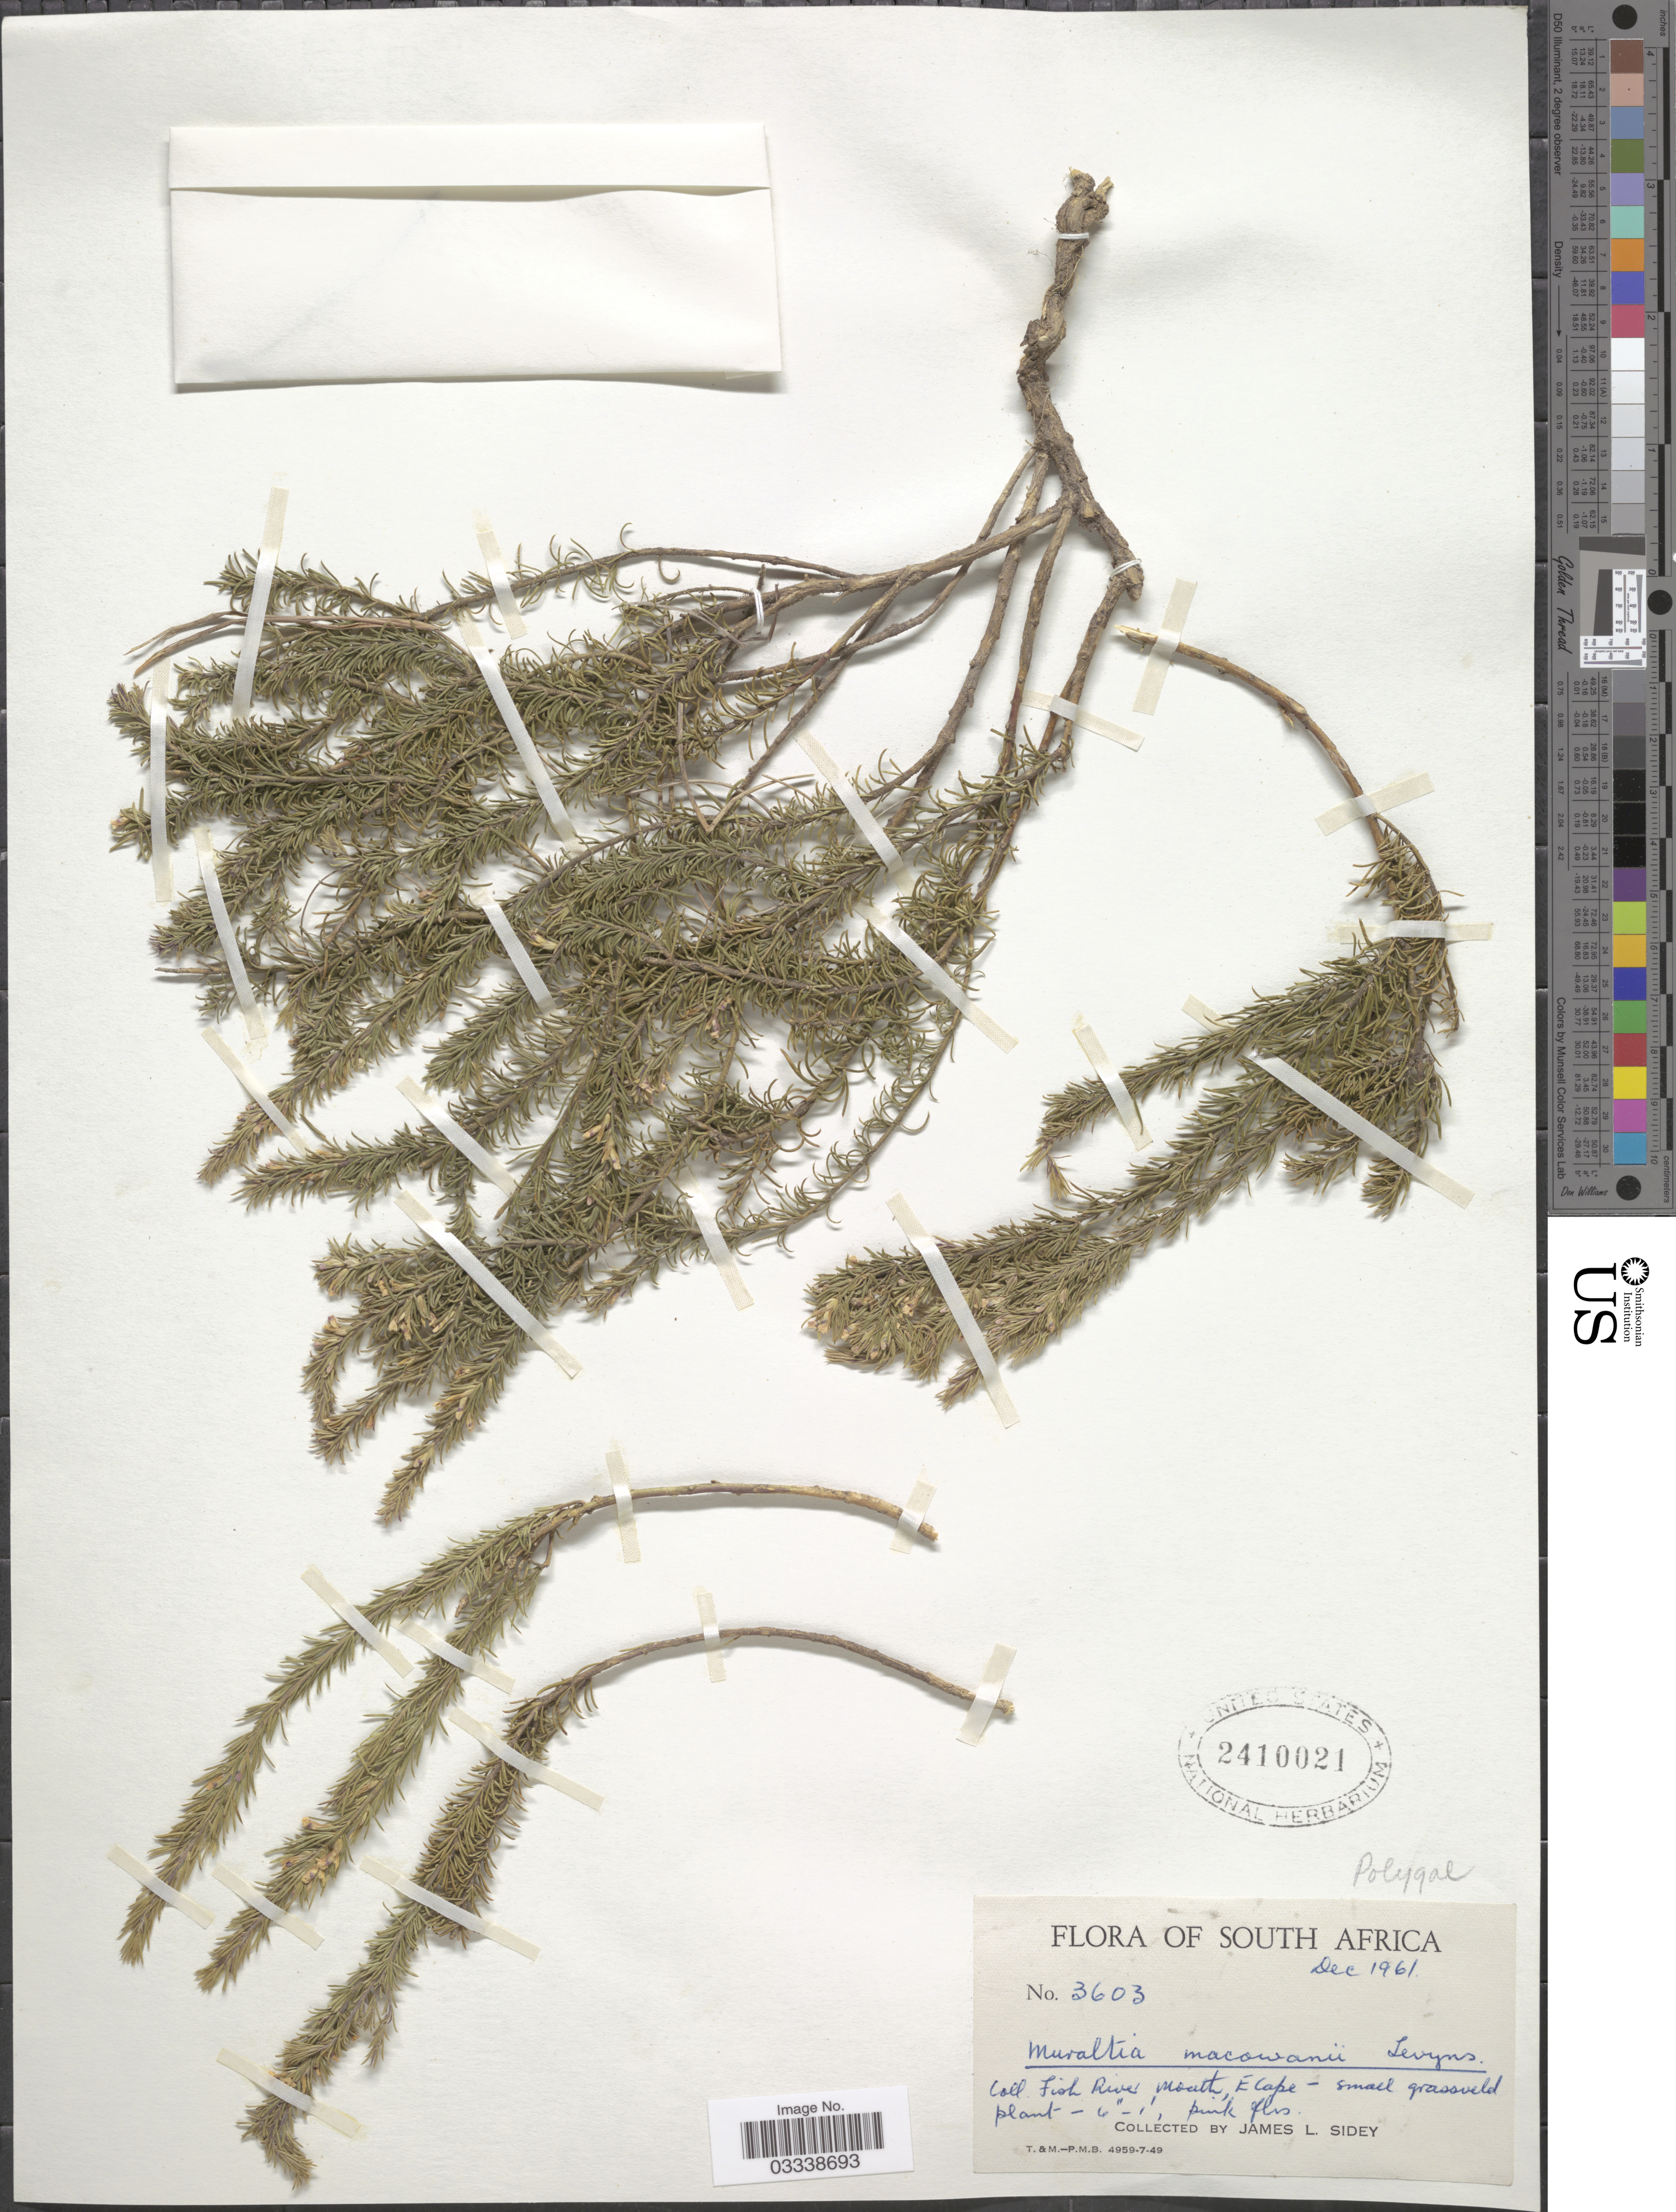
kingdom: Plantae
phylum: Tracheophyta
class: Magnoliopsida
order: Fabales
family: Polygalaceae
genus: Muraltia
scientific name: Muraltia macowanii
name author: Levyns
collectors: J. L. Sidey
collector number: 3603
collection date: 1961-12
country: South Africa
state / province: Eastern Cape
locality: Fish River, mouth, E Cape.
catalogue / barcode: US 2410021